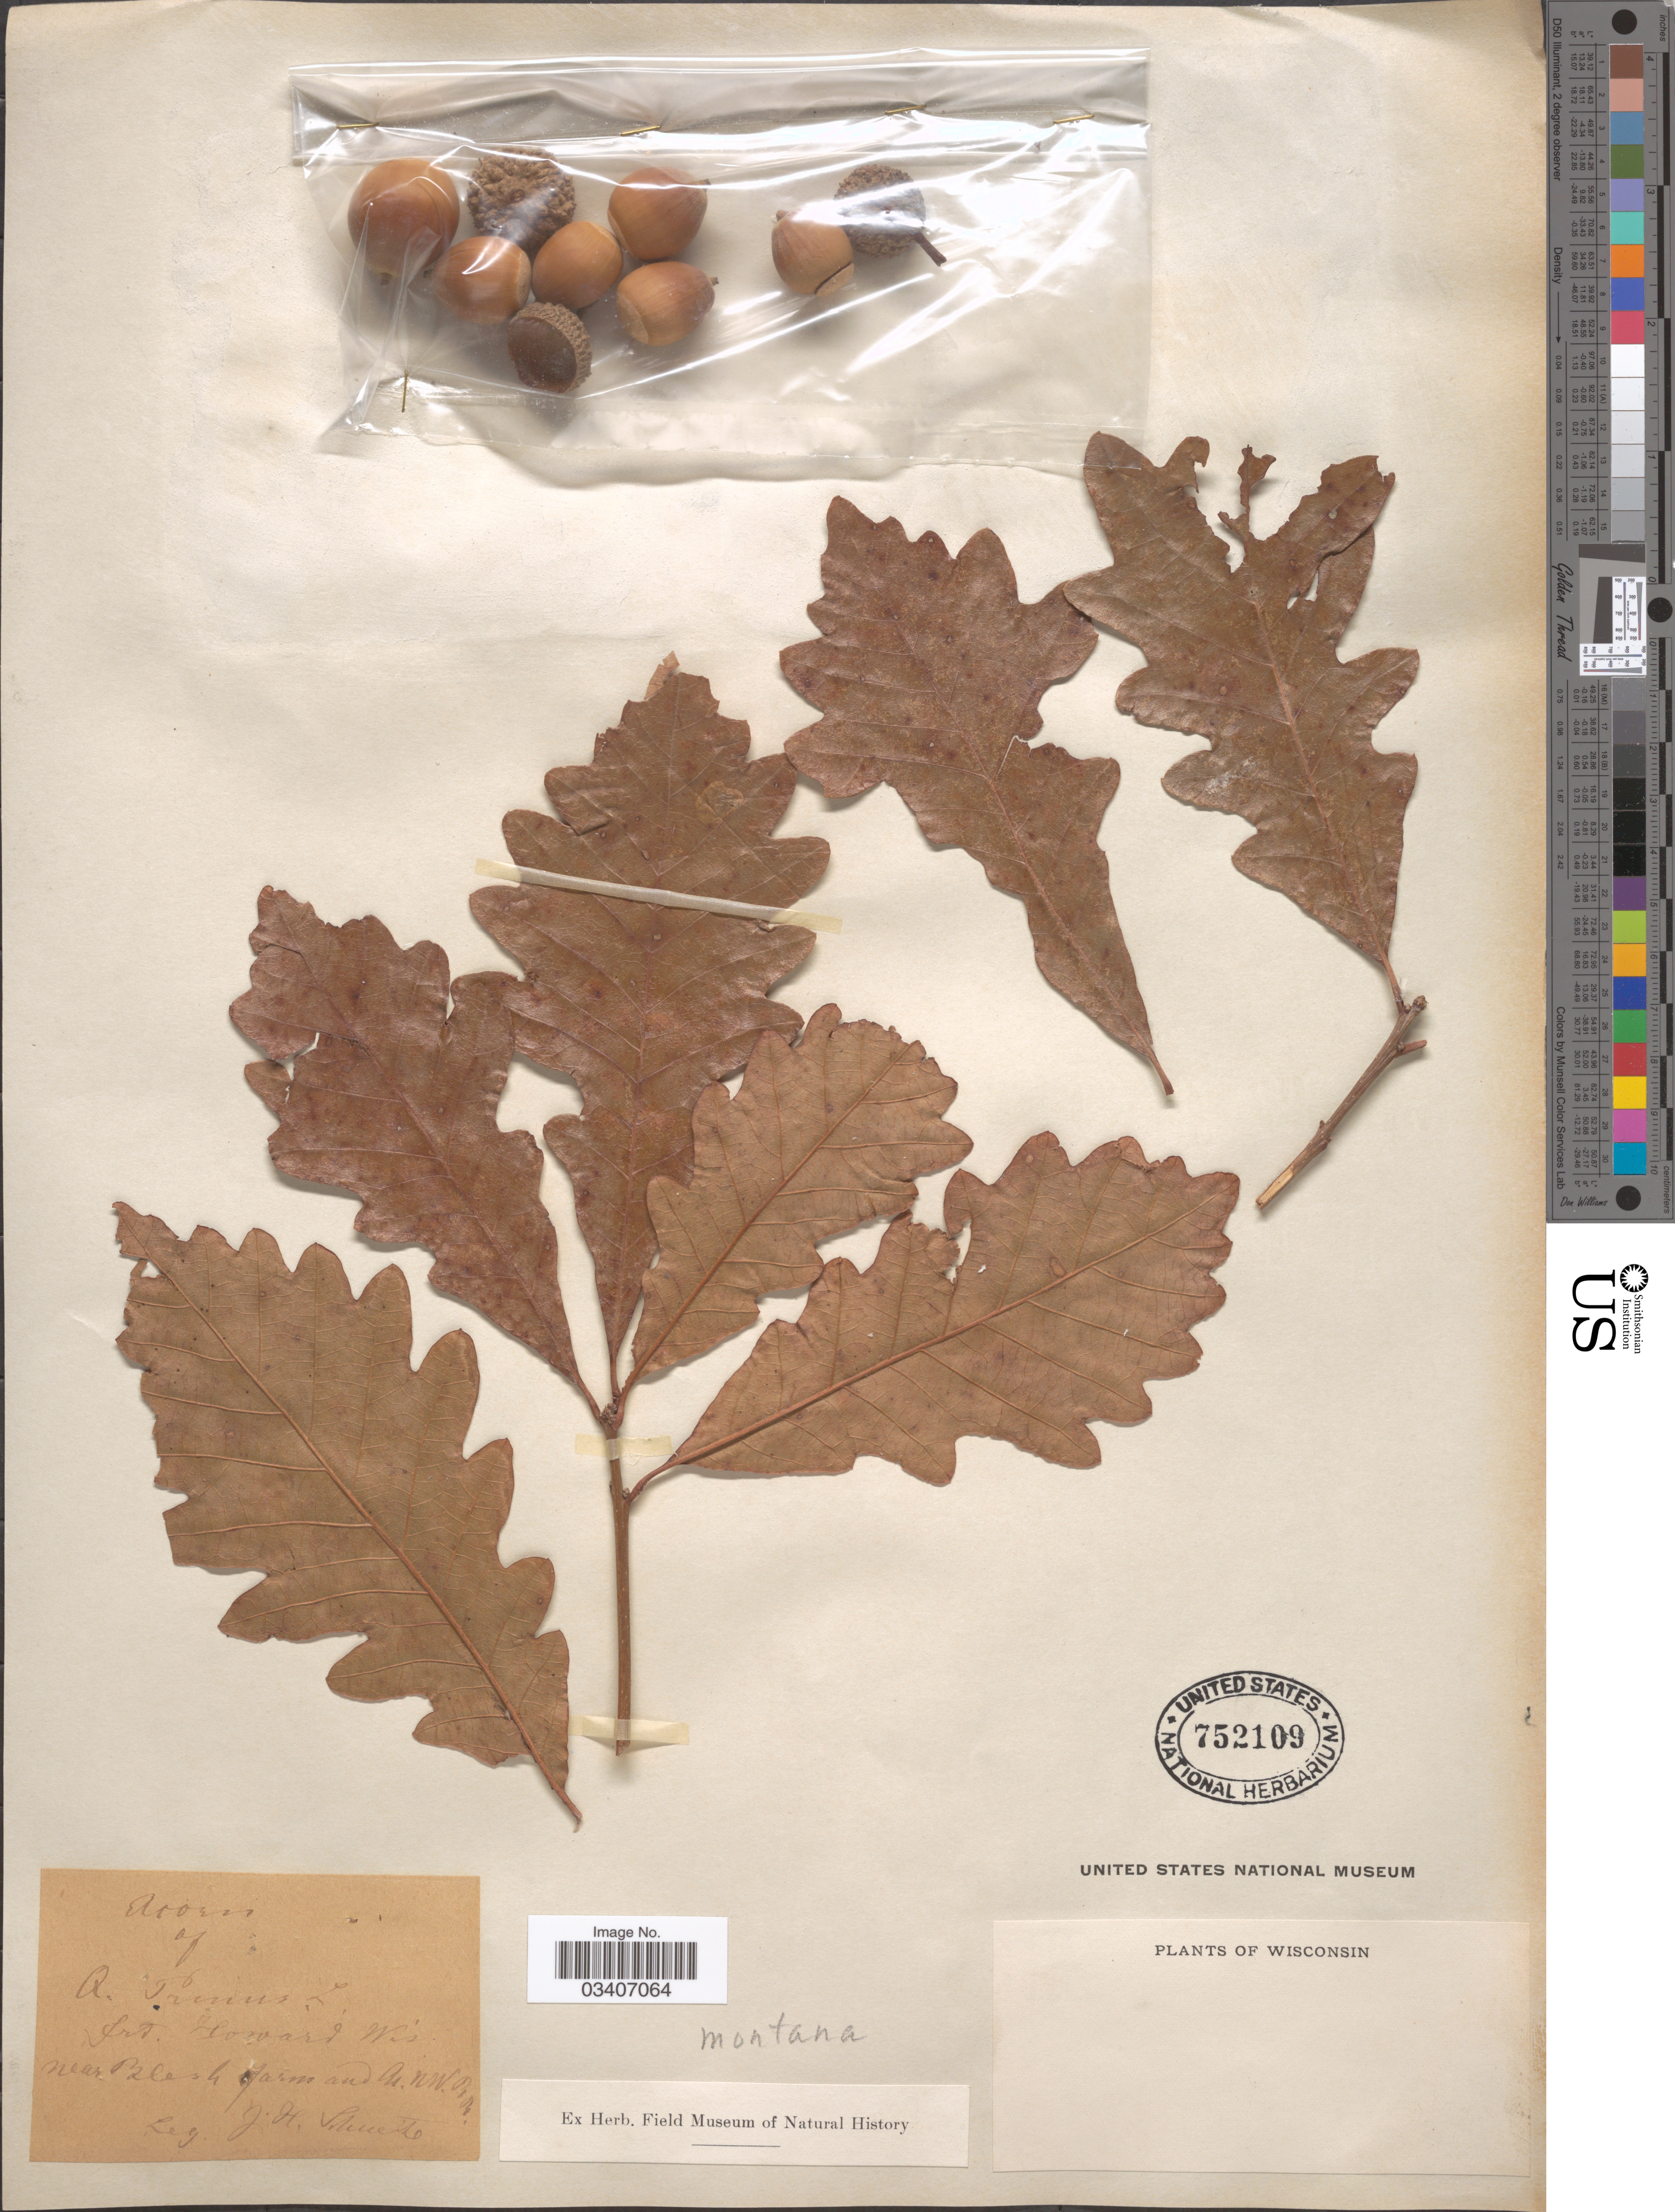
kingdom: Plantae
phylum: Tracheophyta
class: Magnoliopsida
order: Fagales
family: Fagaceae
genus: Quercus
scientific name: Quercus montana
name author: Willd.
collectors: J. H. Schuette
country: United States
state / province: Wisconsin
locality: Fort Howard, Wis. Near Blesh farm and Ch. NW. RR [Chicago and North Western Railroad].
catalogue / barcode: US 752109